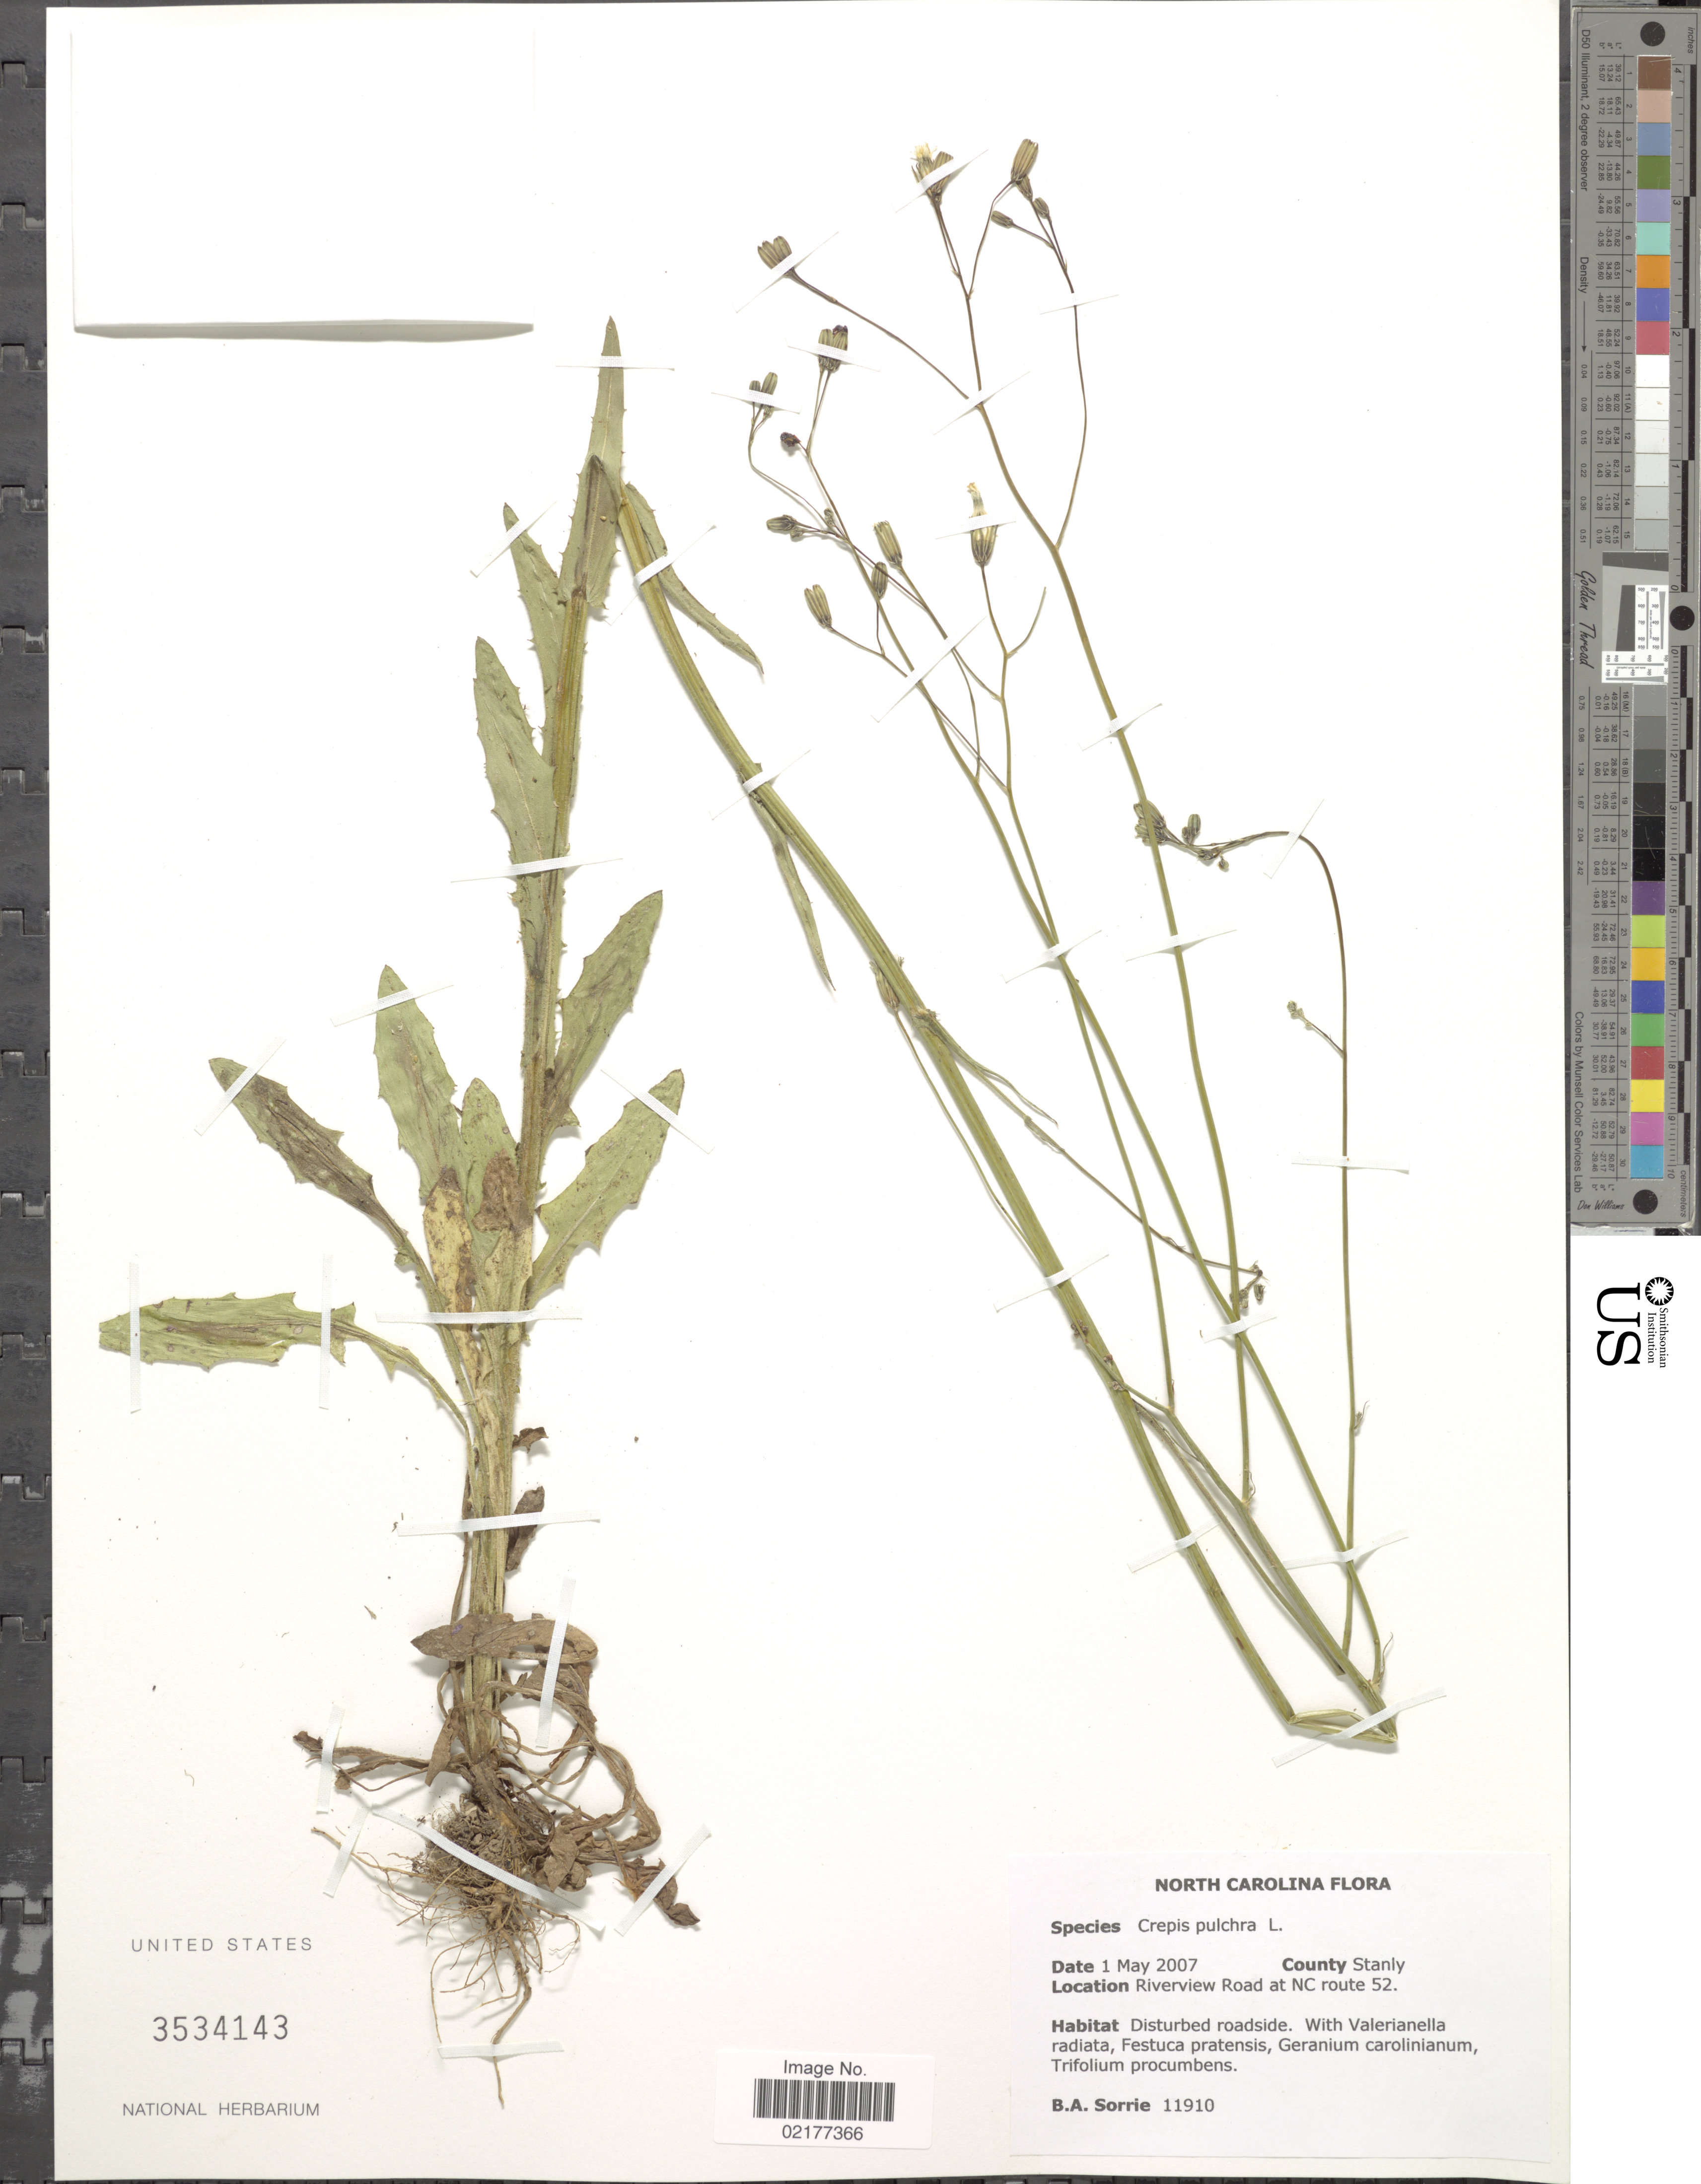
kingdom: Plantae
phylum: Tracheophyta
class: Magnoliopsida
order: Asterales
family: Asteraceae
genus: Crepis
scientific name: Crepis pulchra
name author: L.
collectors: B. Sorrie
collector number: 11910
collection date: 2007-05-01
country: United States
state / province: North Carolina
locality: Riverview Road at NC route 52, County Stanly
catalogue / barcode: US 3534143